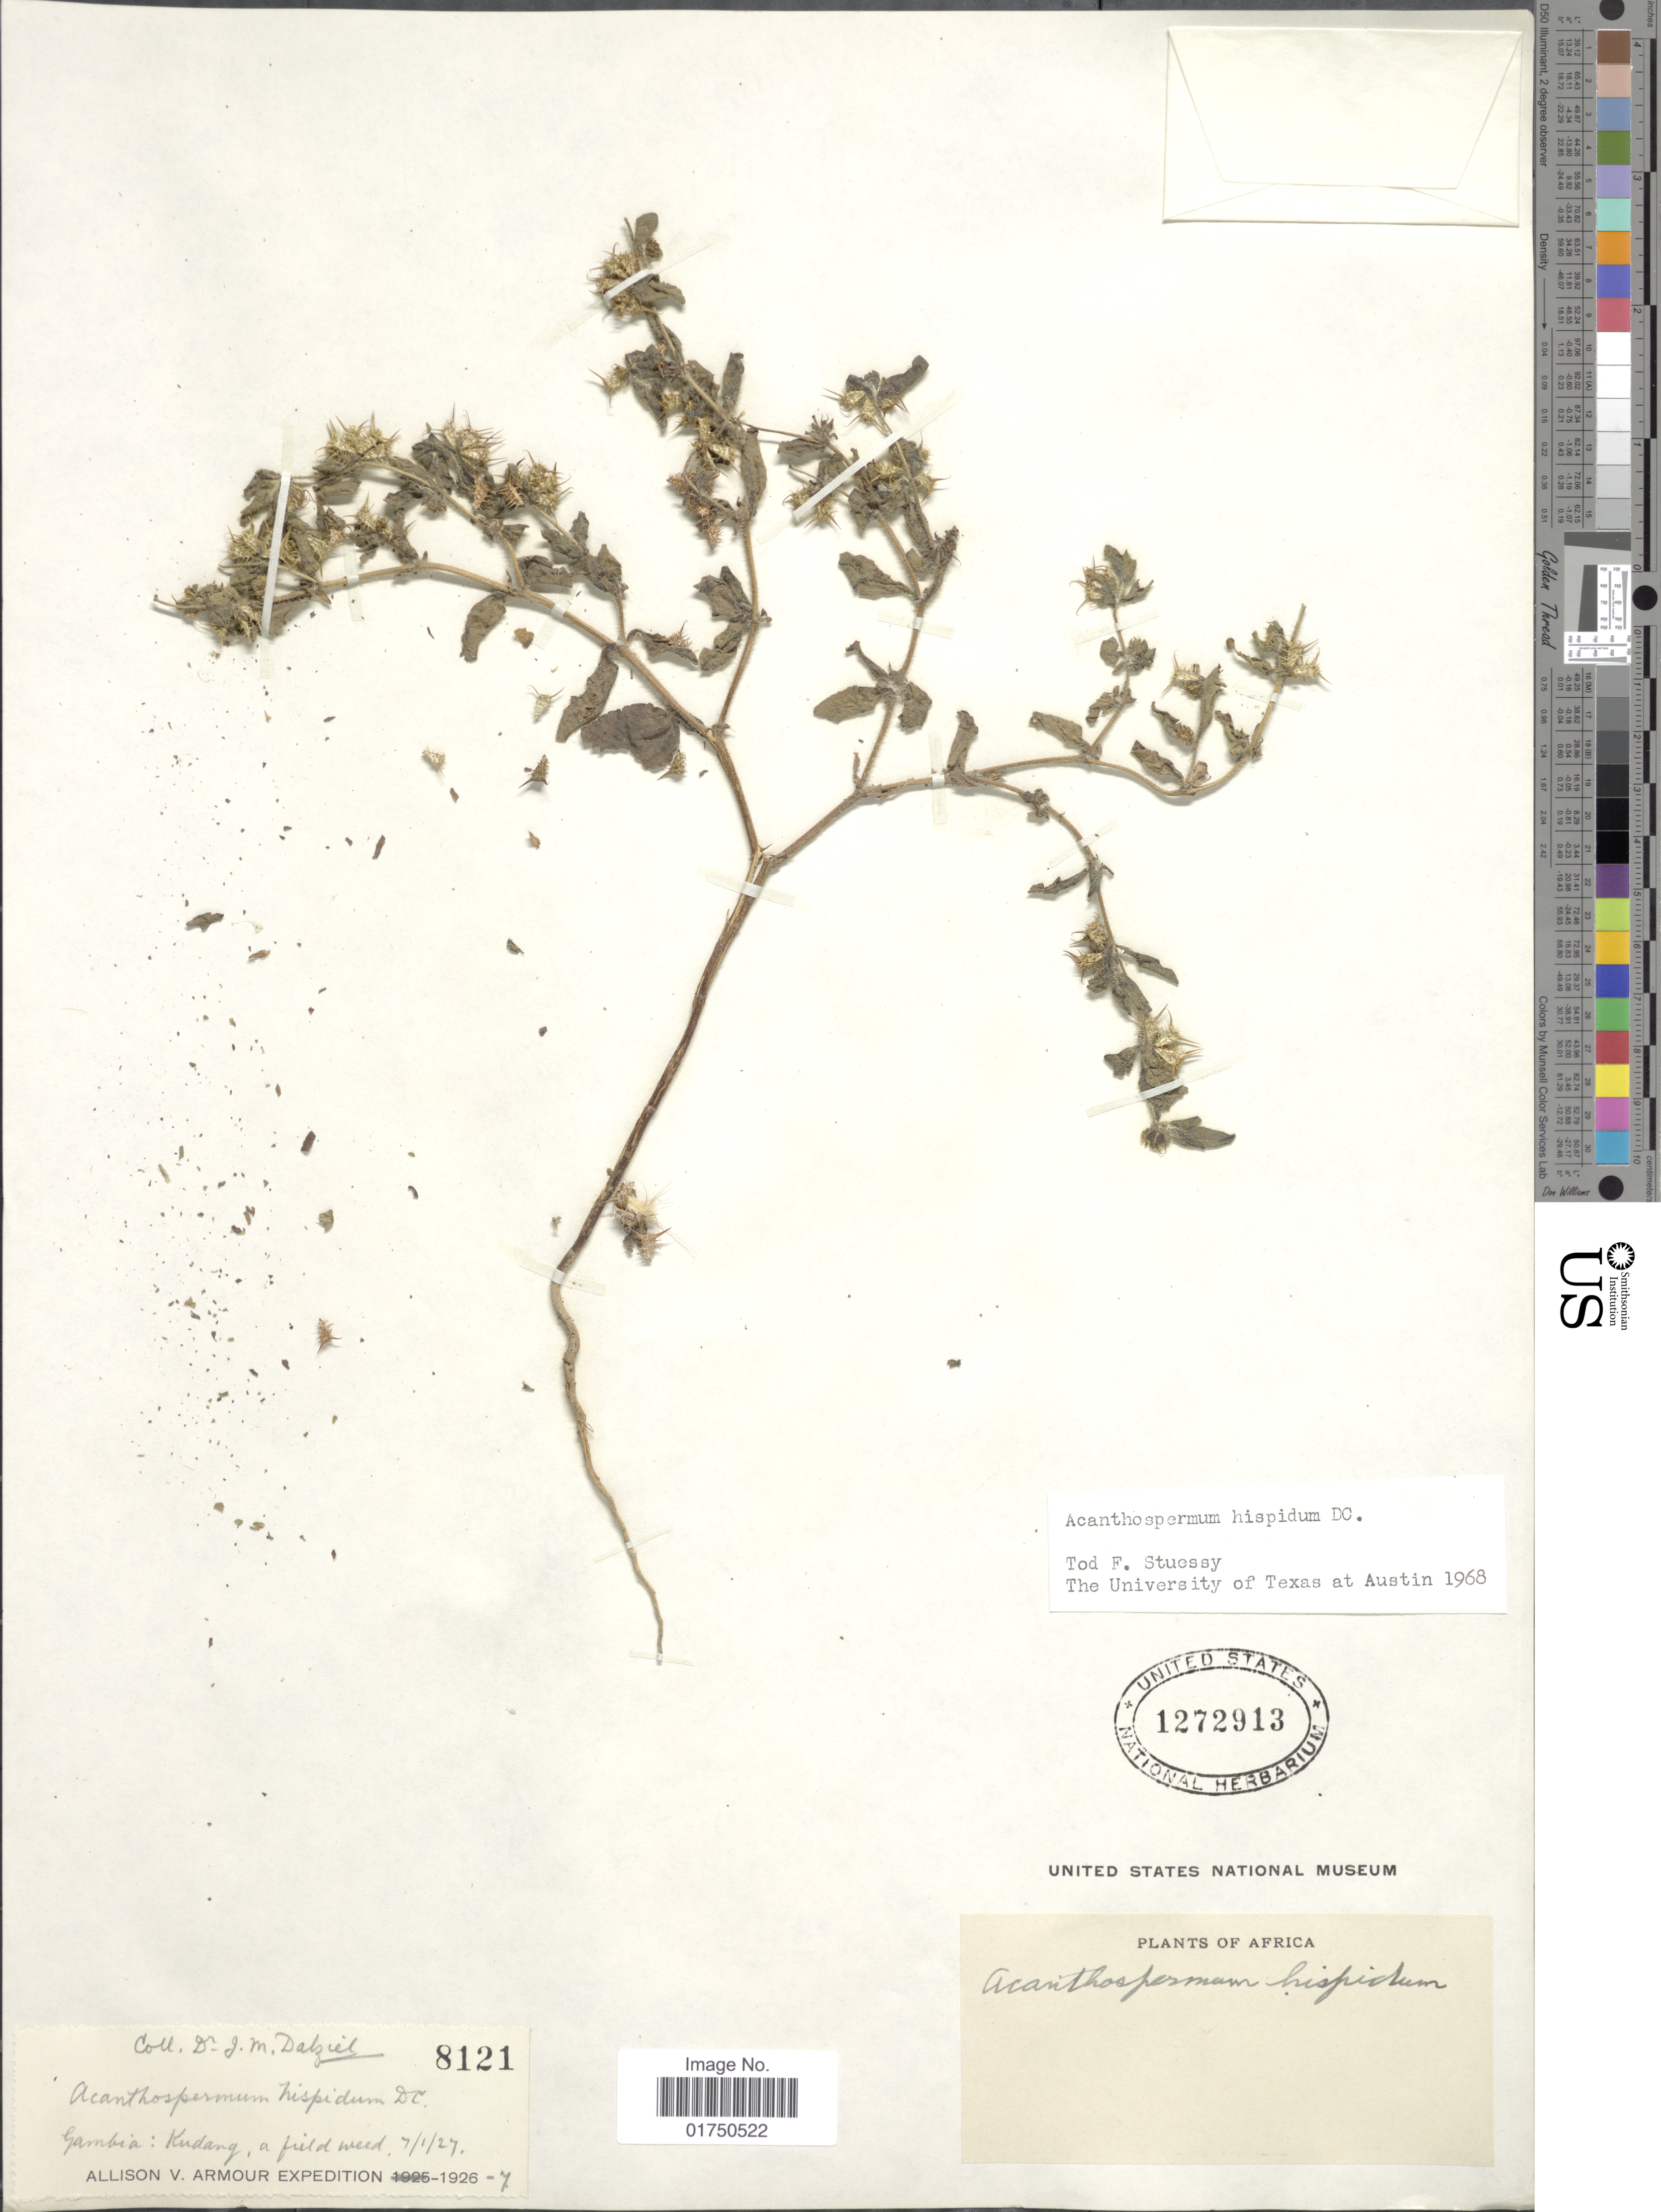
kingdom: Plantae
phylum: Tracheophyta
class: Magnoliopsida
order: Asterales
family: Asteraceae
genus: Acanthospermum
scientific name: Acanthospermum hispidum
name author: DC.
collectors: Allison V. Armour Expedition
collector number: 8121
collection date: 1927-01-07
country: Gambia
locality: Gambia: Kudang, a field weed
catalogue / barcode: US 1272913